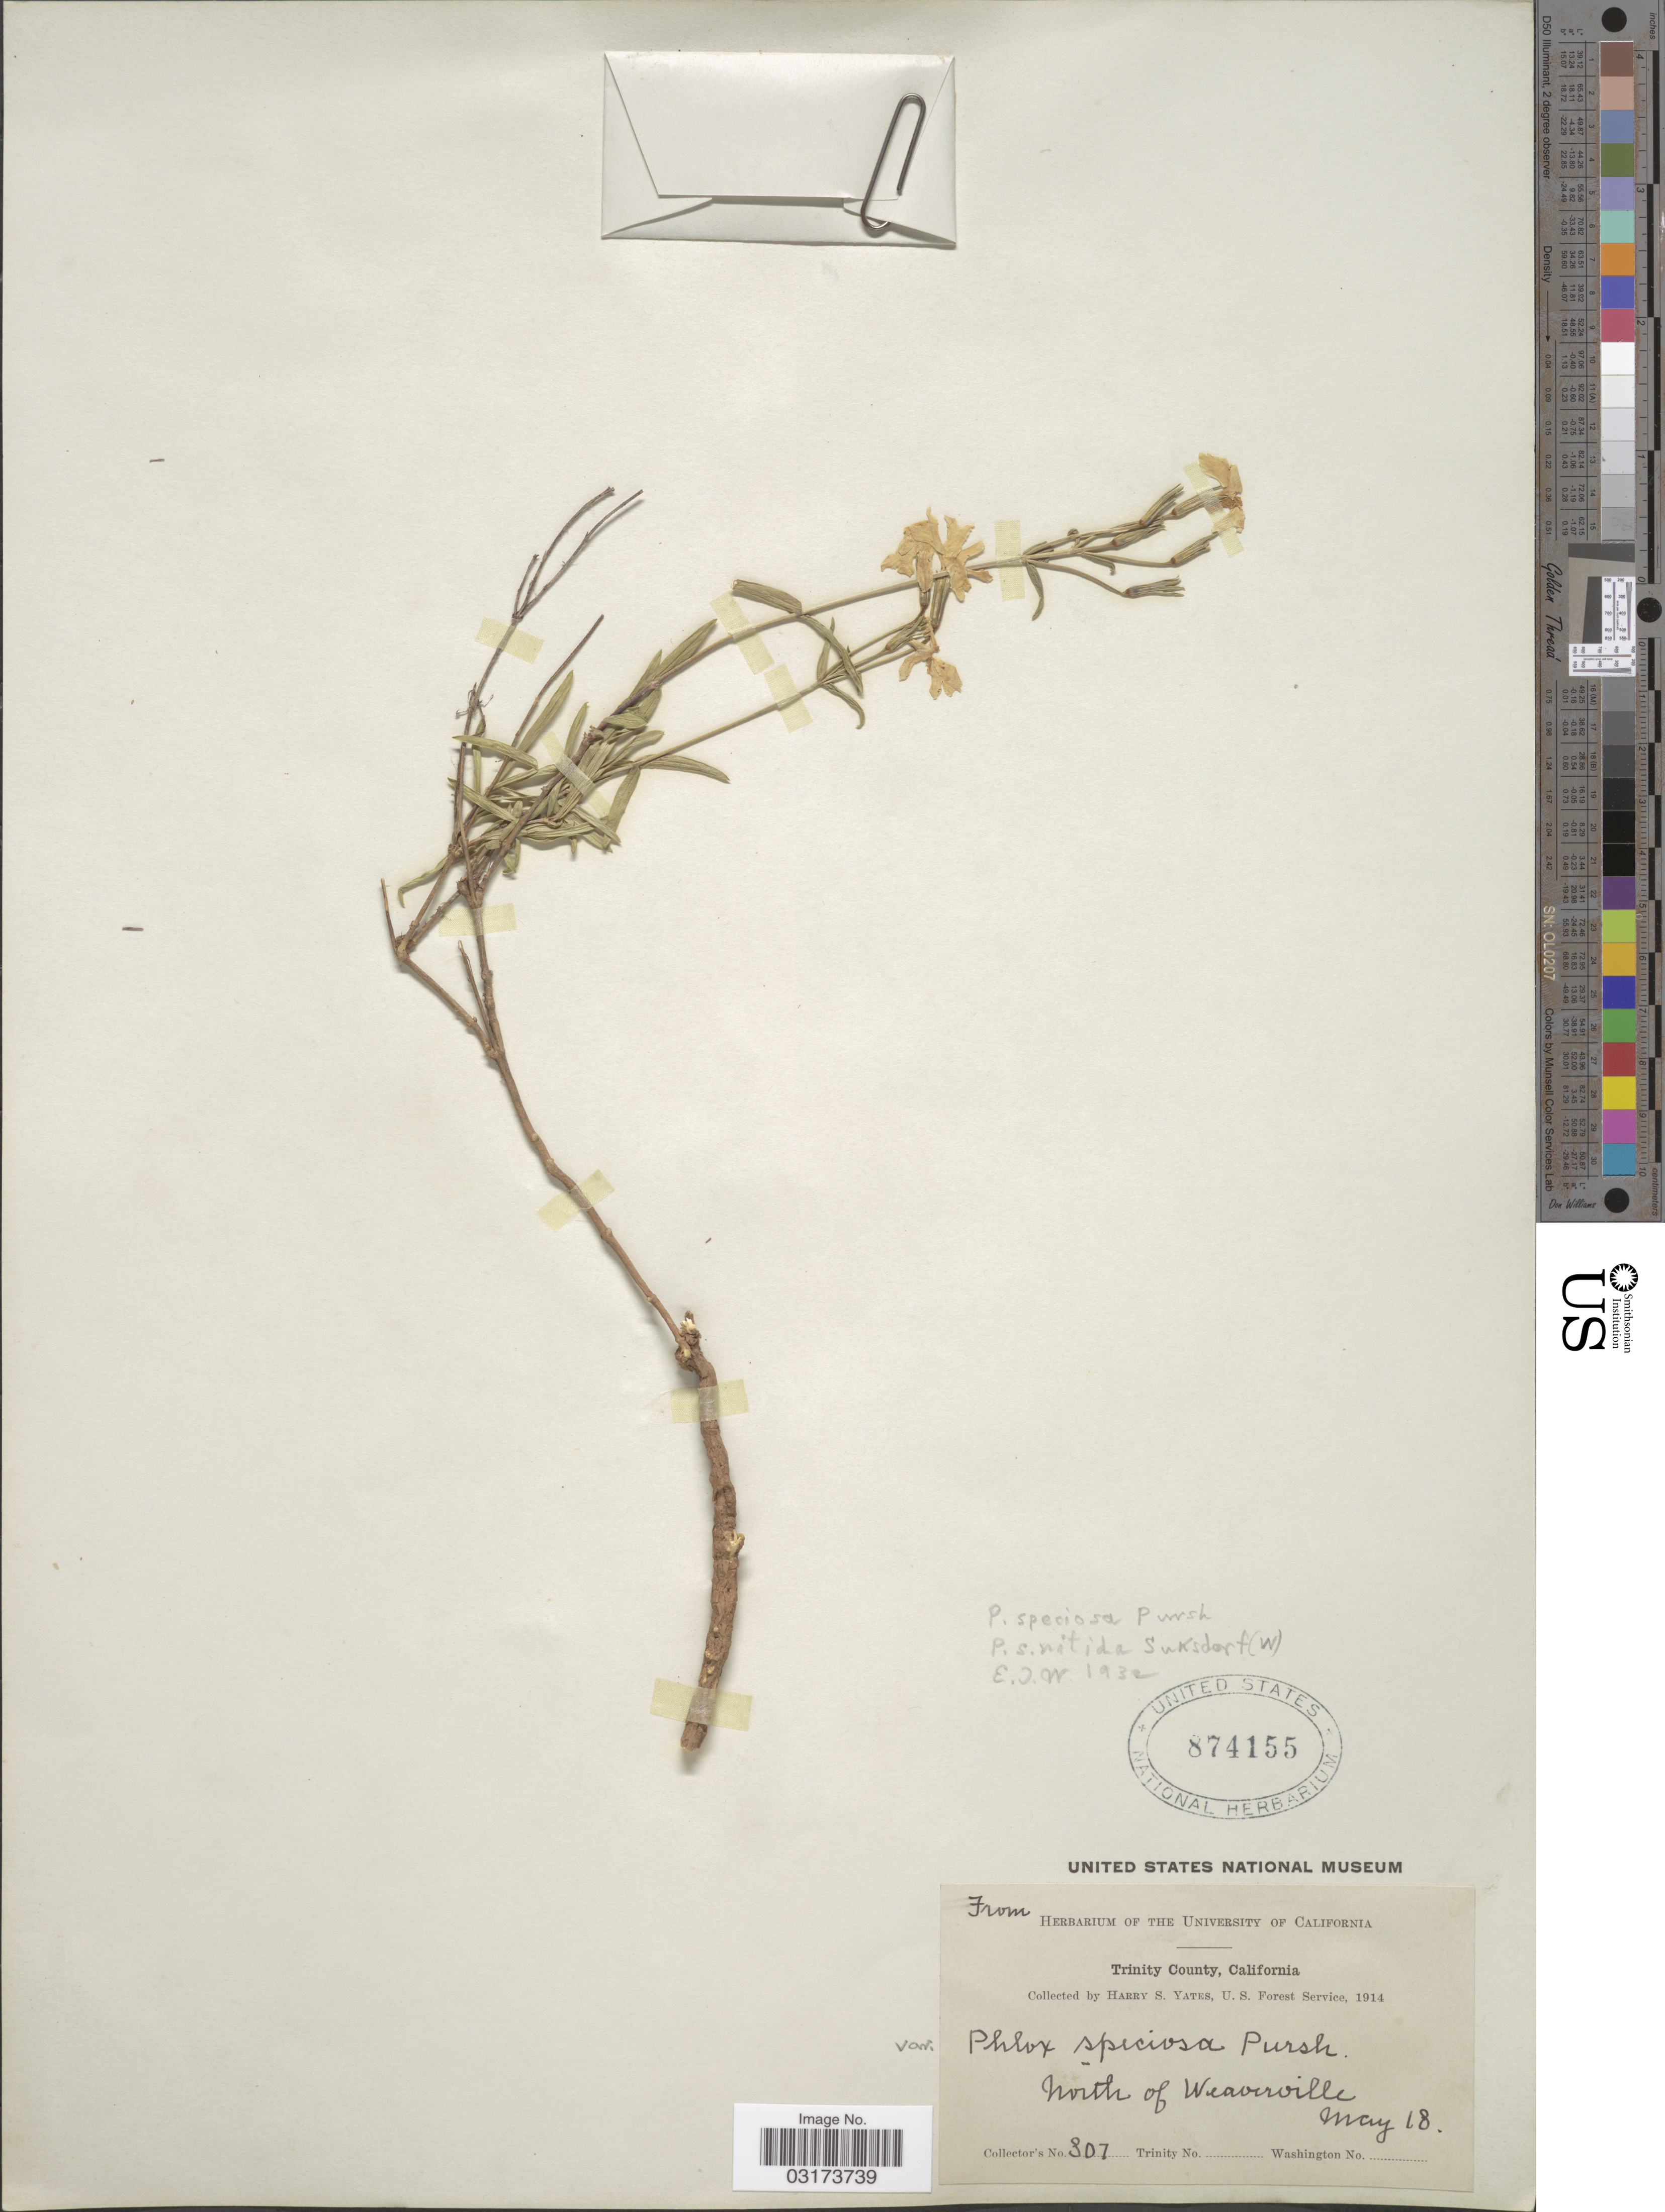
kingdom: Plantae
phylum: Tracheophyta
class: Magnoliopsida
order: Ericales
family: Polemoniaceae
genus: Phlox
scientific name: Phlox speciosa subsp. nitida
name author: (Suksd.) Wherry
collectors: H. S. Yates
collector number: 307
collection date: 1914-05-18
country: United States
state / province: California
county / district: Trinity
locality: Trinity County. North of Weaverville.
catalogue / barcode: US 874155